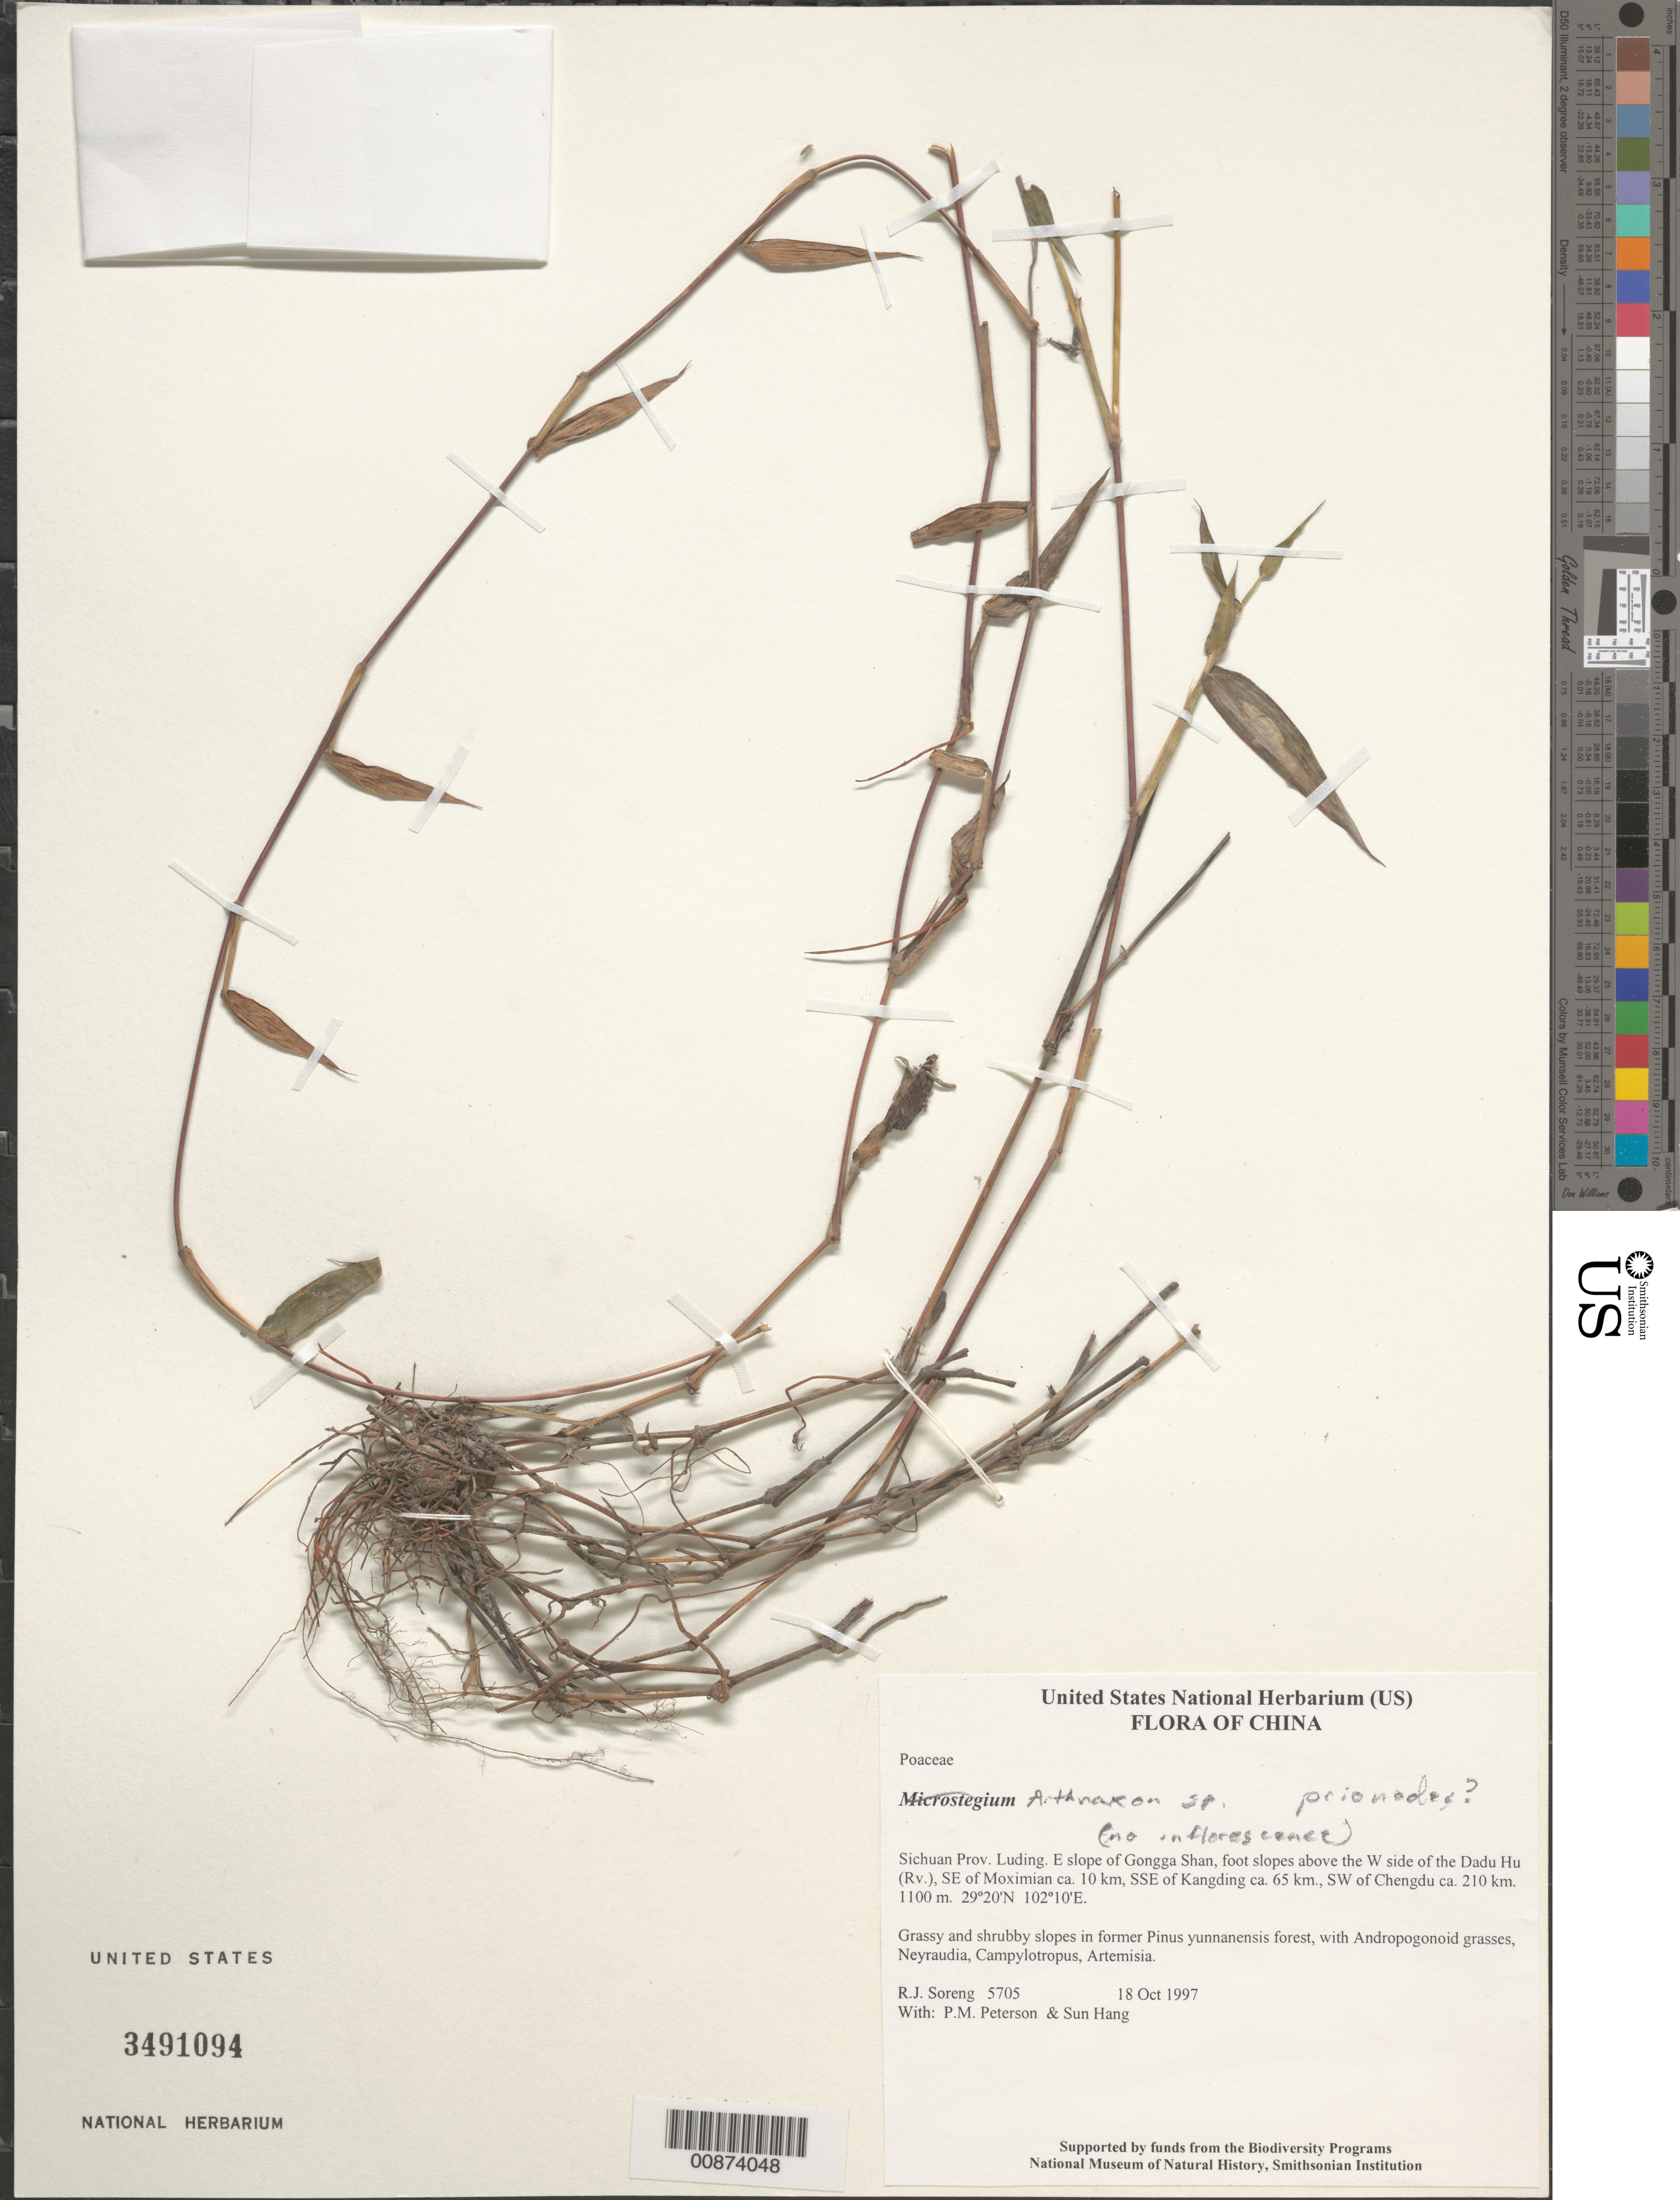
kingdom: Plantae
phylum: Tracheophyta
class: Liliopsida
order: Poales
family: Poaceae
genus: Arthraxon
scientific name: Arthraxon prionodes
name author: (Steud.) Dandy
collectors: R. J. Soreng, P. M. Peterson & Sun Hang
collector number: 5705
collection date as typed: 18 Oct 1997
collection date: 1997-10-18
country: China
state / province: Sichuan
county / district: Luding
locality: E slope of Gongga Shan, foot slopes above the W side of the Dadu Hu (Rv.), SE of Moximian ca. 10 km, SSE of Kangding ca. 65 km., SW of Chengdu ca. 210 km.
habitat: Grassy and shruby slopes in former Pinus yunnanensis forest, with Andropogonoid grasses, Neyraudia, Campylotropus, Artemisia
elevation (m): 1100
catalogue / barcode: US 3491094